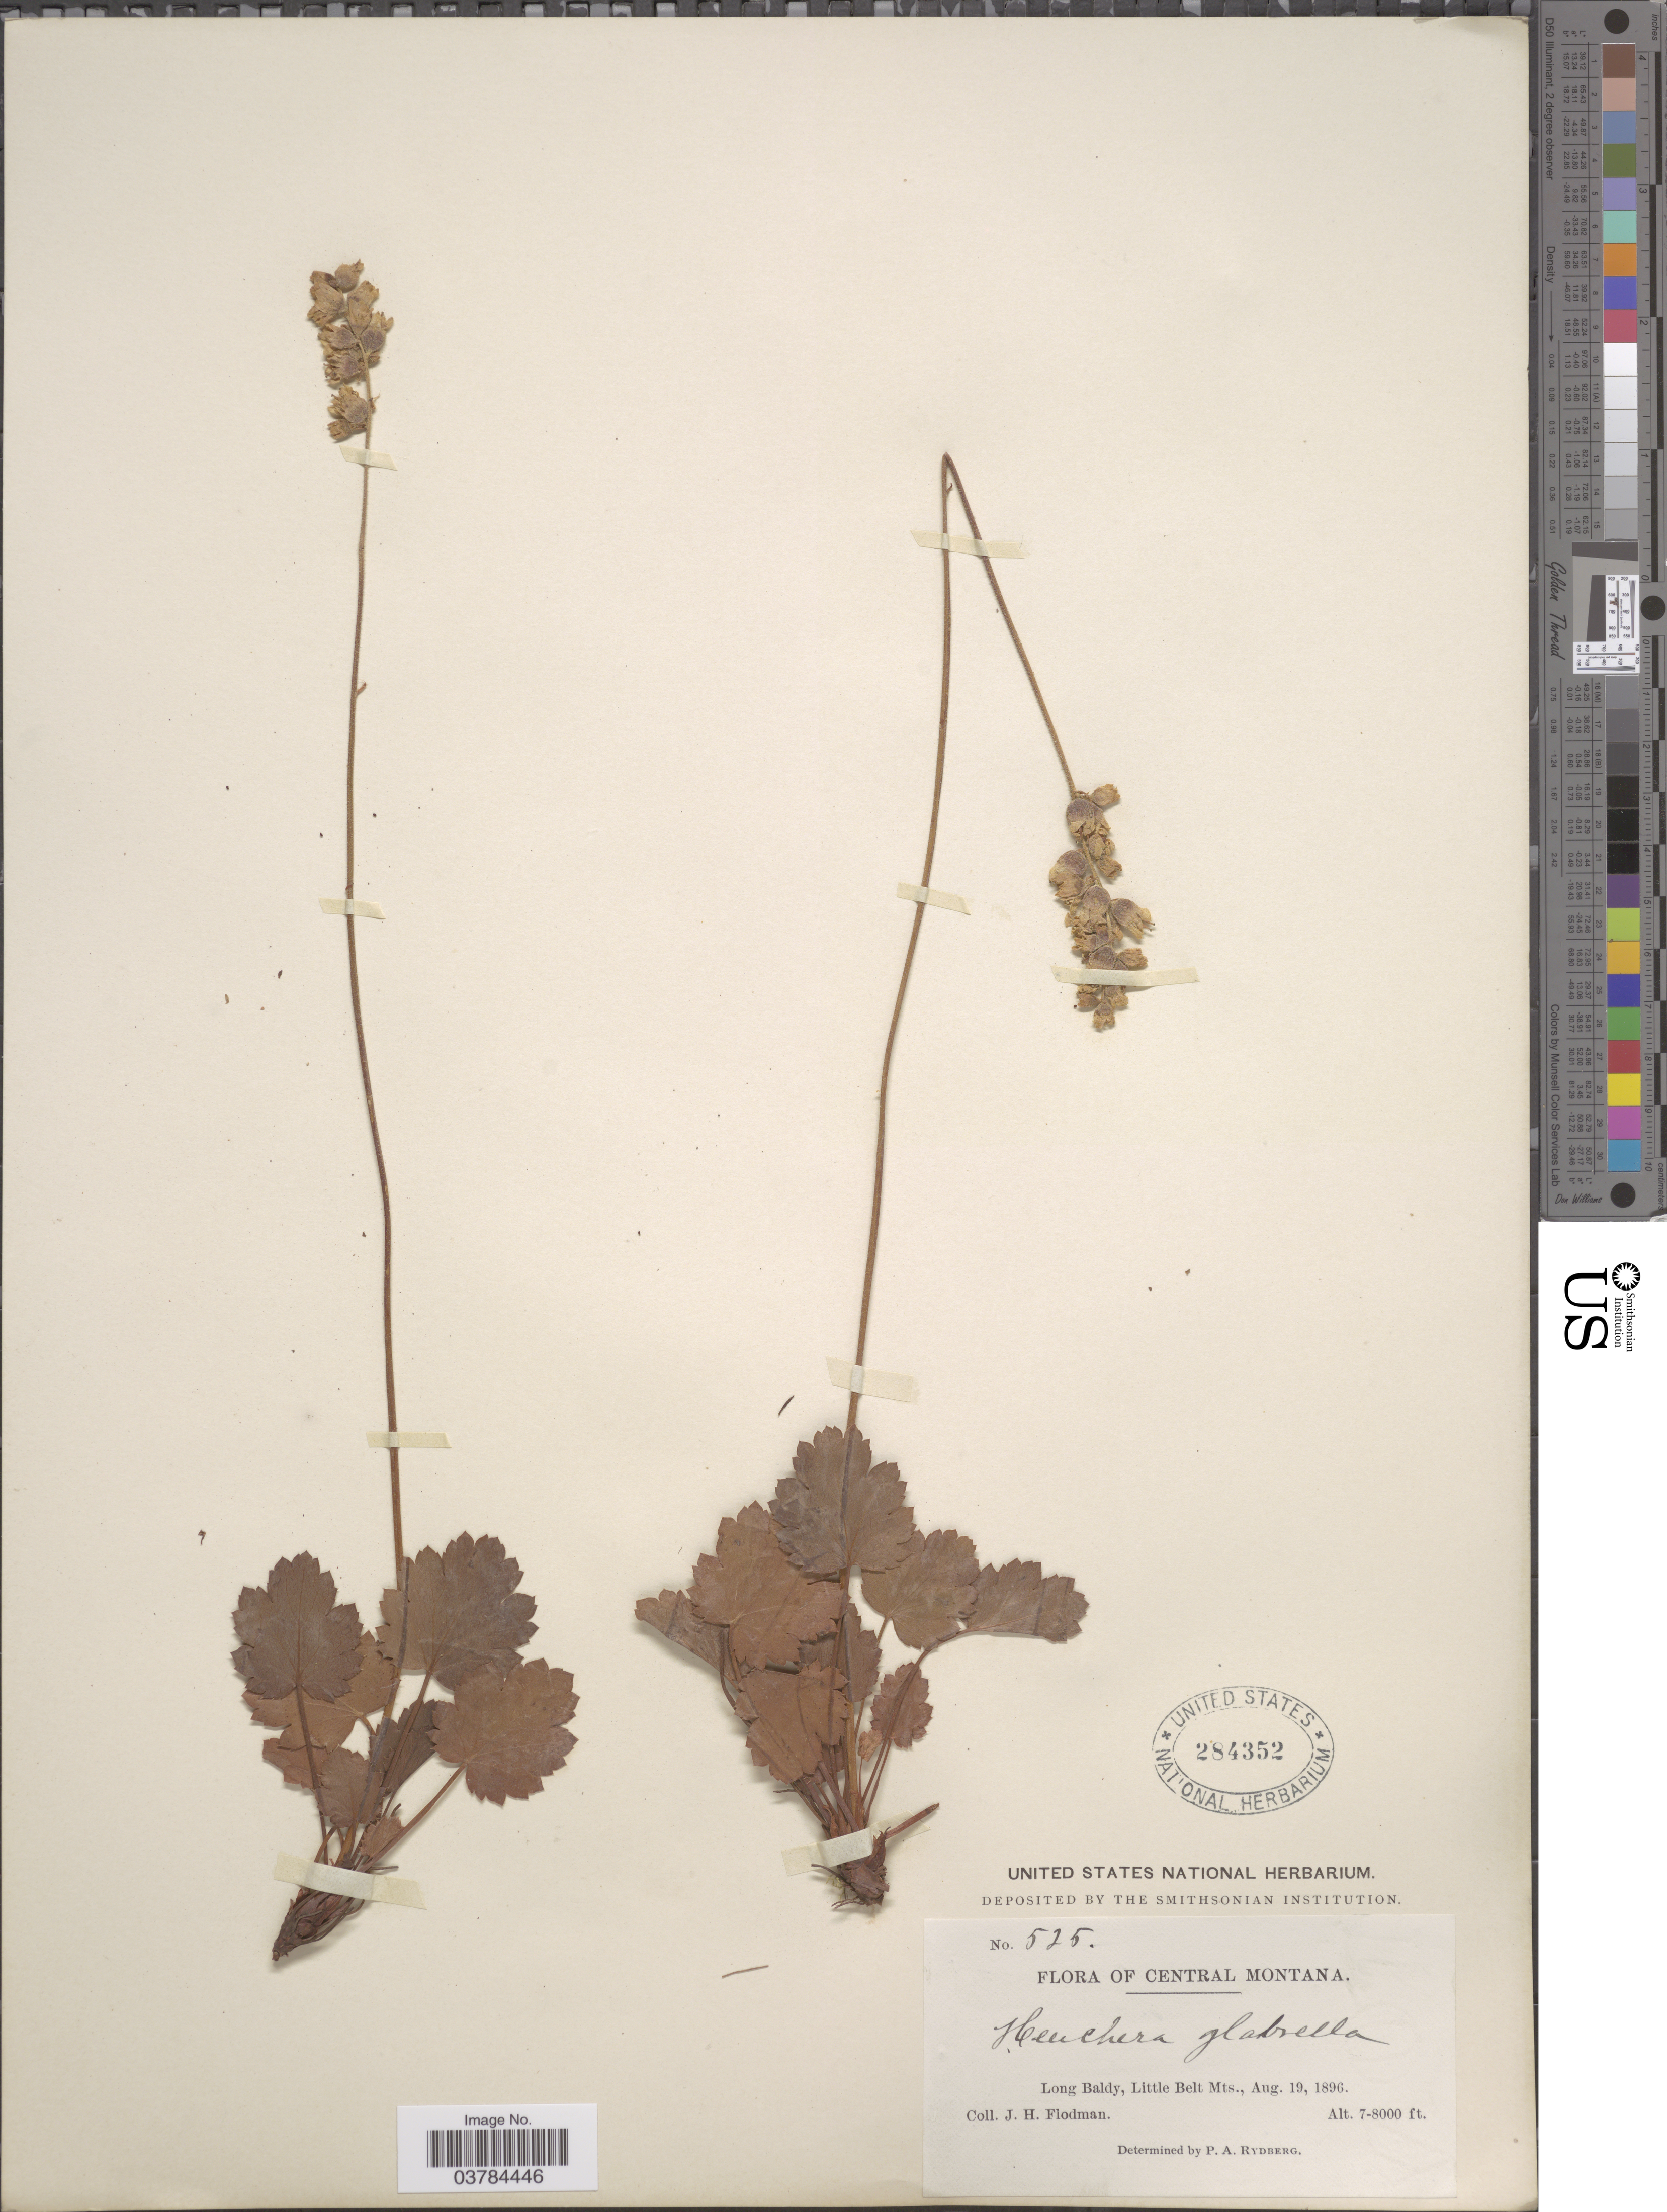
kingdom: Plantae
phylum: Tracheophyta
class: Magnoliopsida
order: Saxifragales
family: Saxifragaceae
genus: Heuchera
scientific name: Heuchera glabella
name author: Torr. & A. Gray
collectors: J. Flodman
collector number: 525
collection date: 1896-08-19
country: United States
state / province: Montana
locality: Central Montana. Long Baldy, Little Belt Mts.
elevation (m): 2134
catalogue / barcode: US 284352